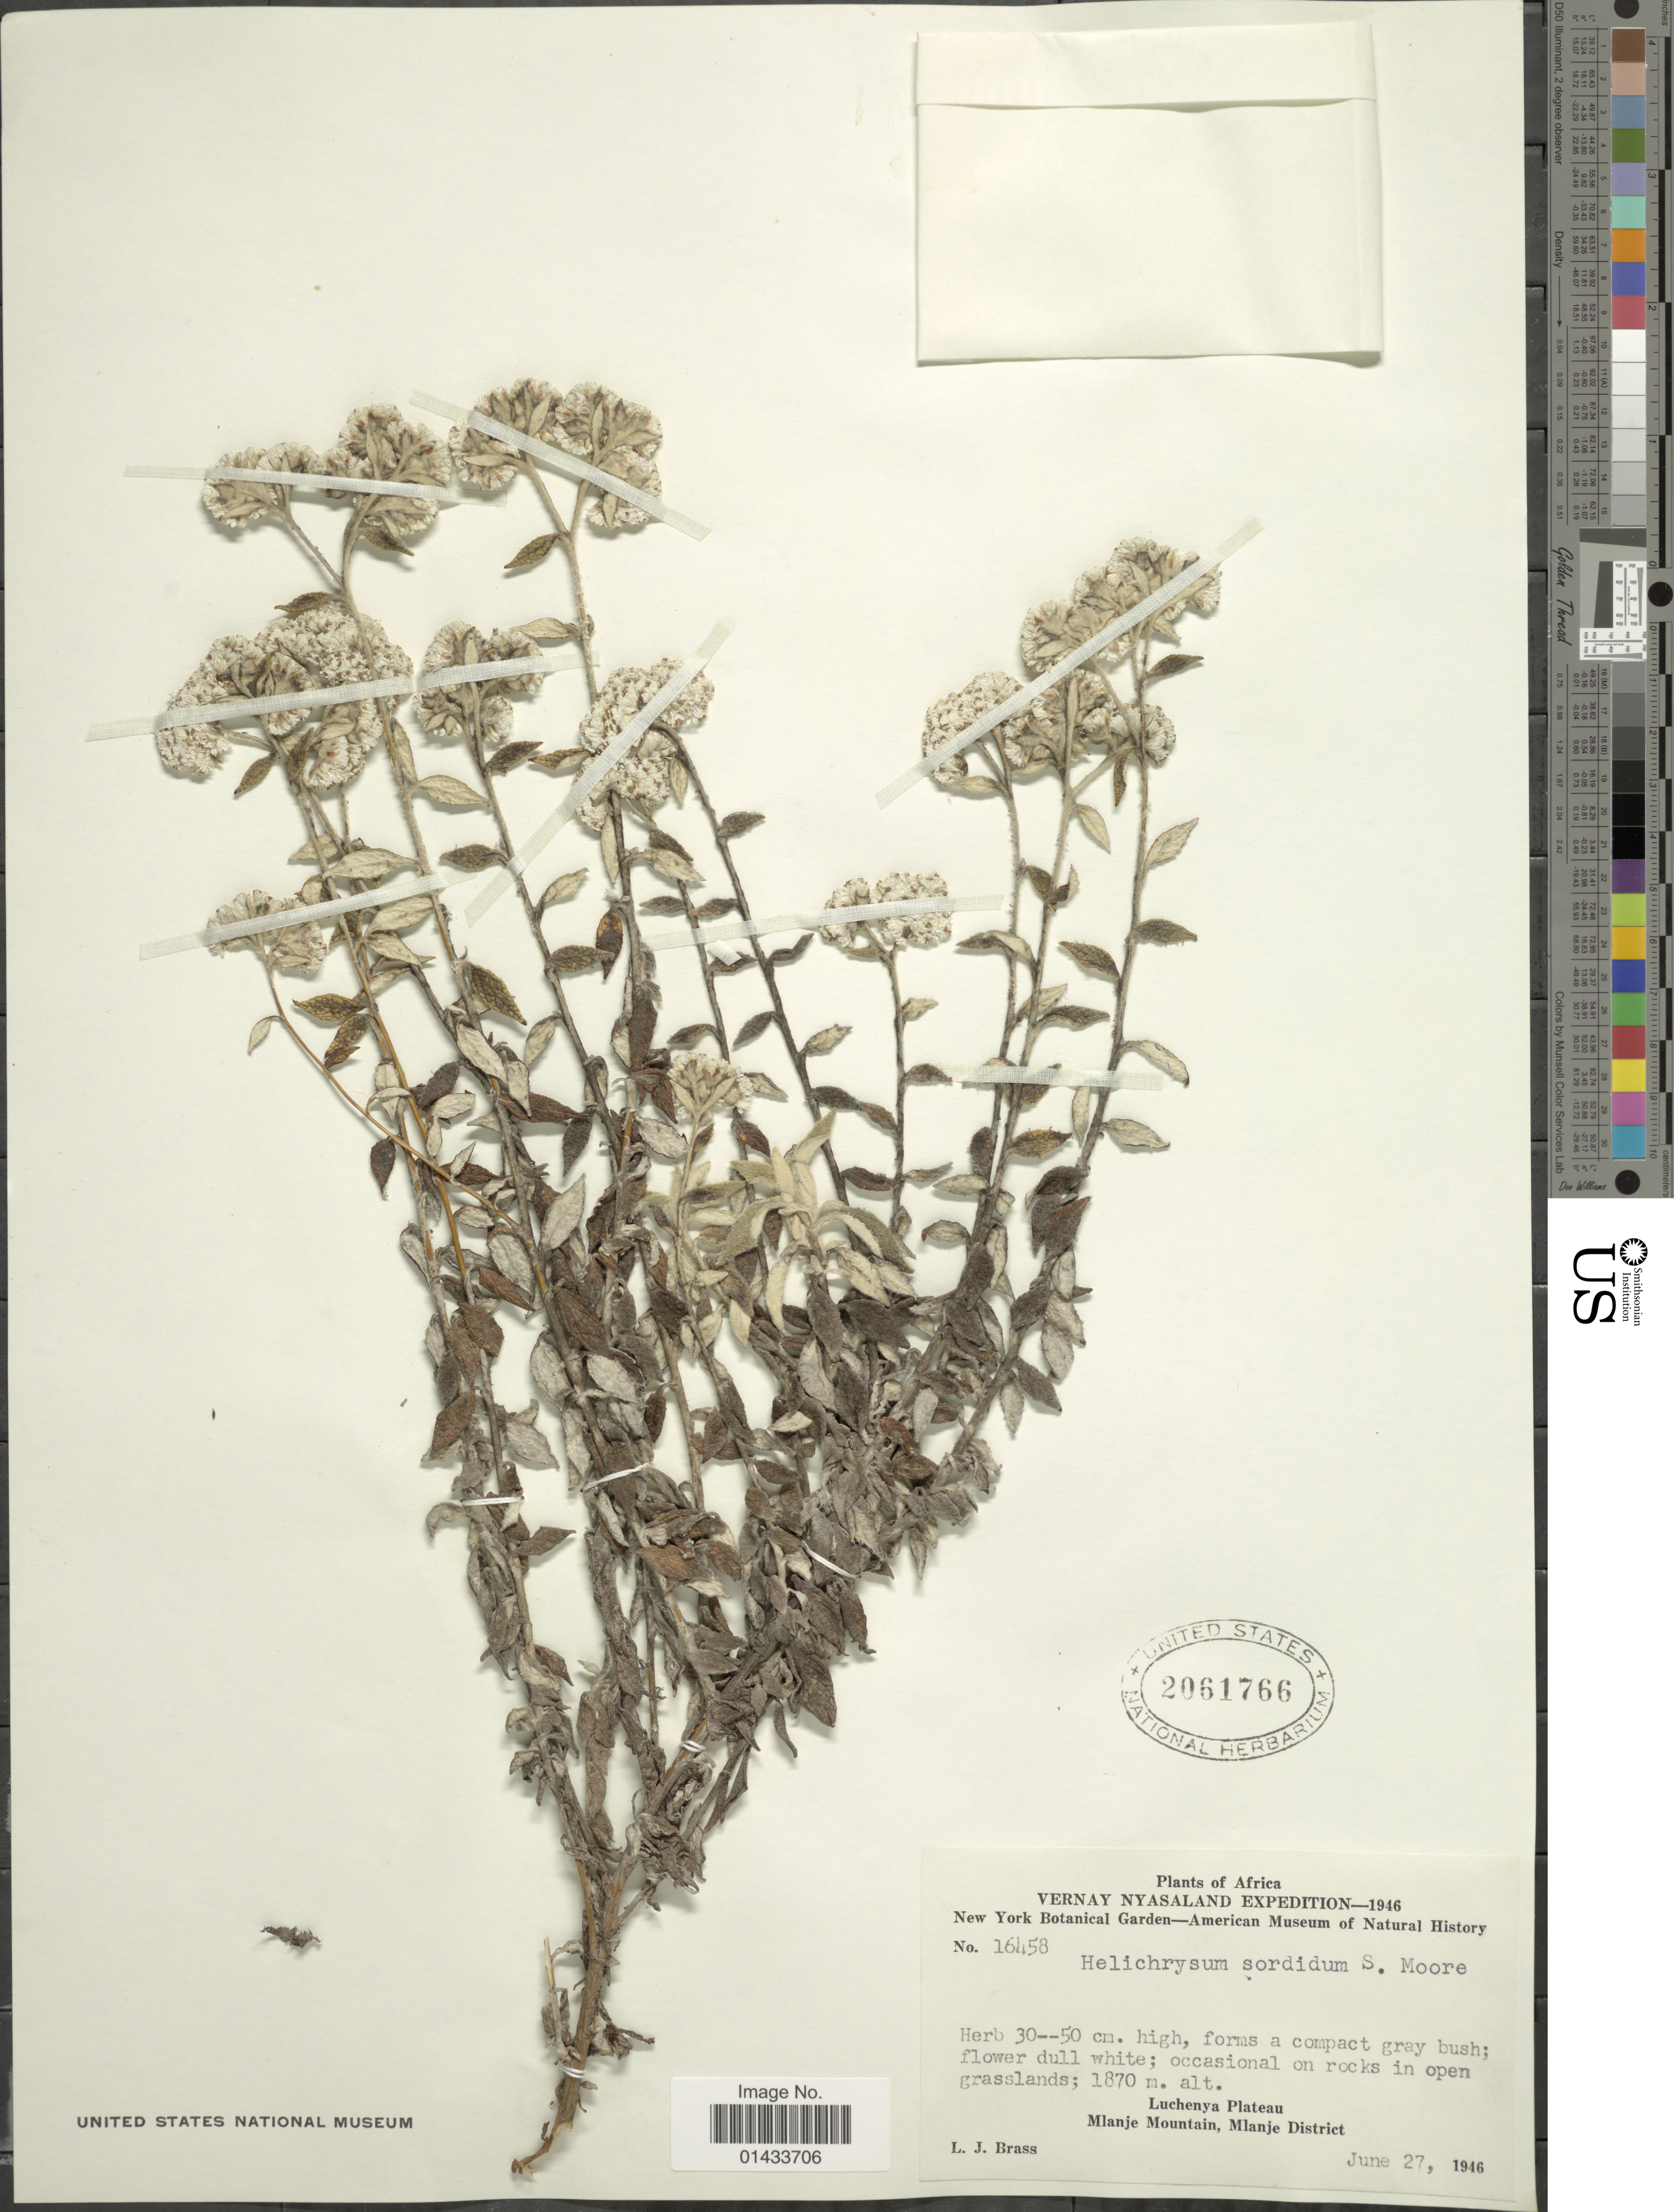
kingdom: Plantae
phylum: Tracheophyta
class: Magnoliopsida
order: Asterales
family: Asteraceae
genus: Helichrysum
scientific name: Helichrysum sordidum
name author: Humbert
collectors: L. J. Brass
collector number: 16458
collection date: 1946-06-27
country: Malawi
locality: Vernay Nyasaland, Luchenya Plateau, Mlanje Mountain, Mlanje District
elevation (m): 1870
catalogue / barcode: US 2061766